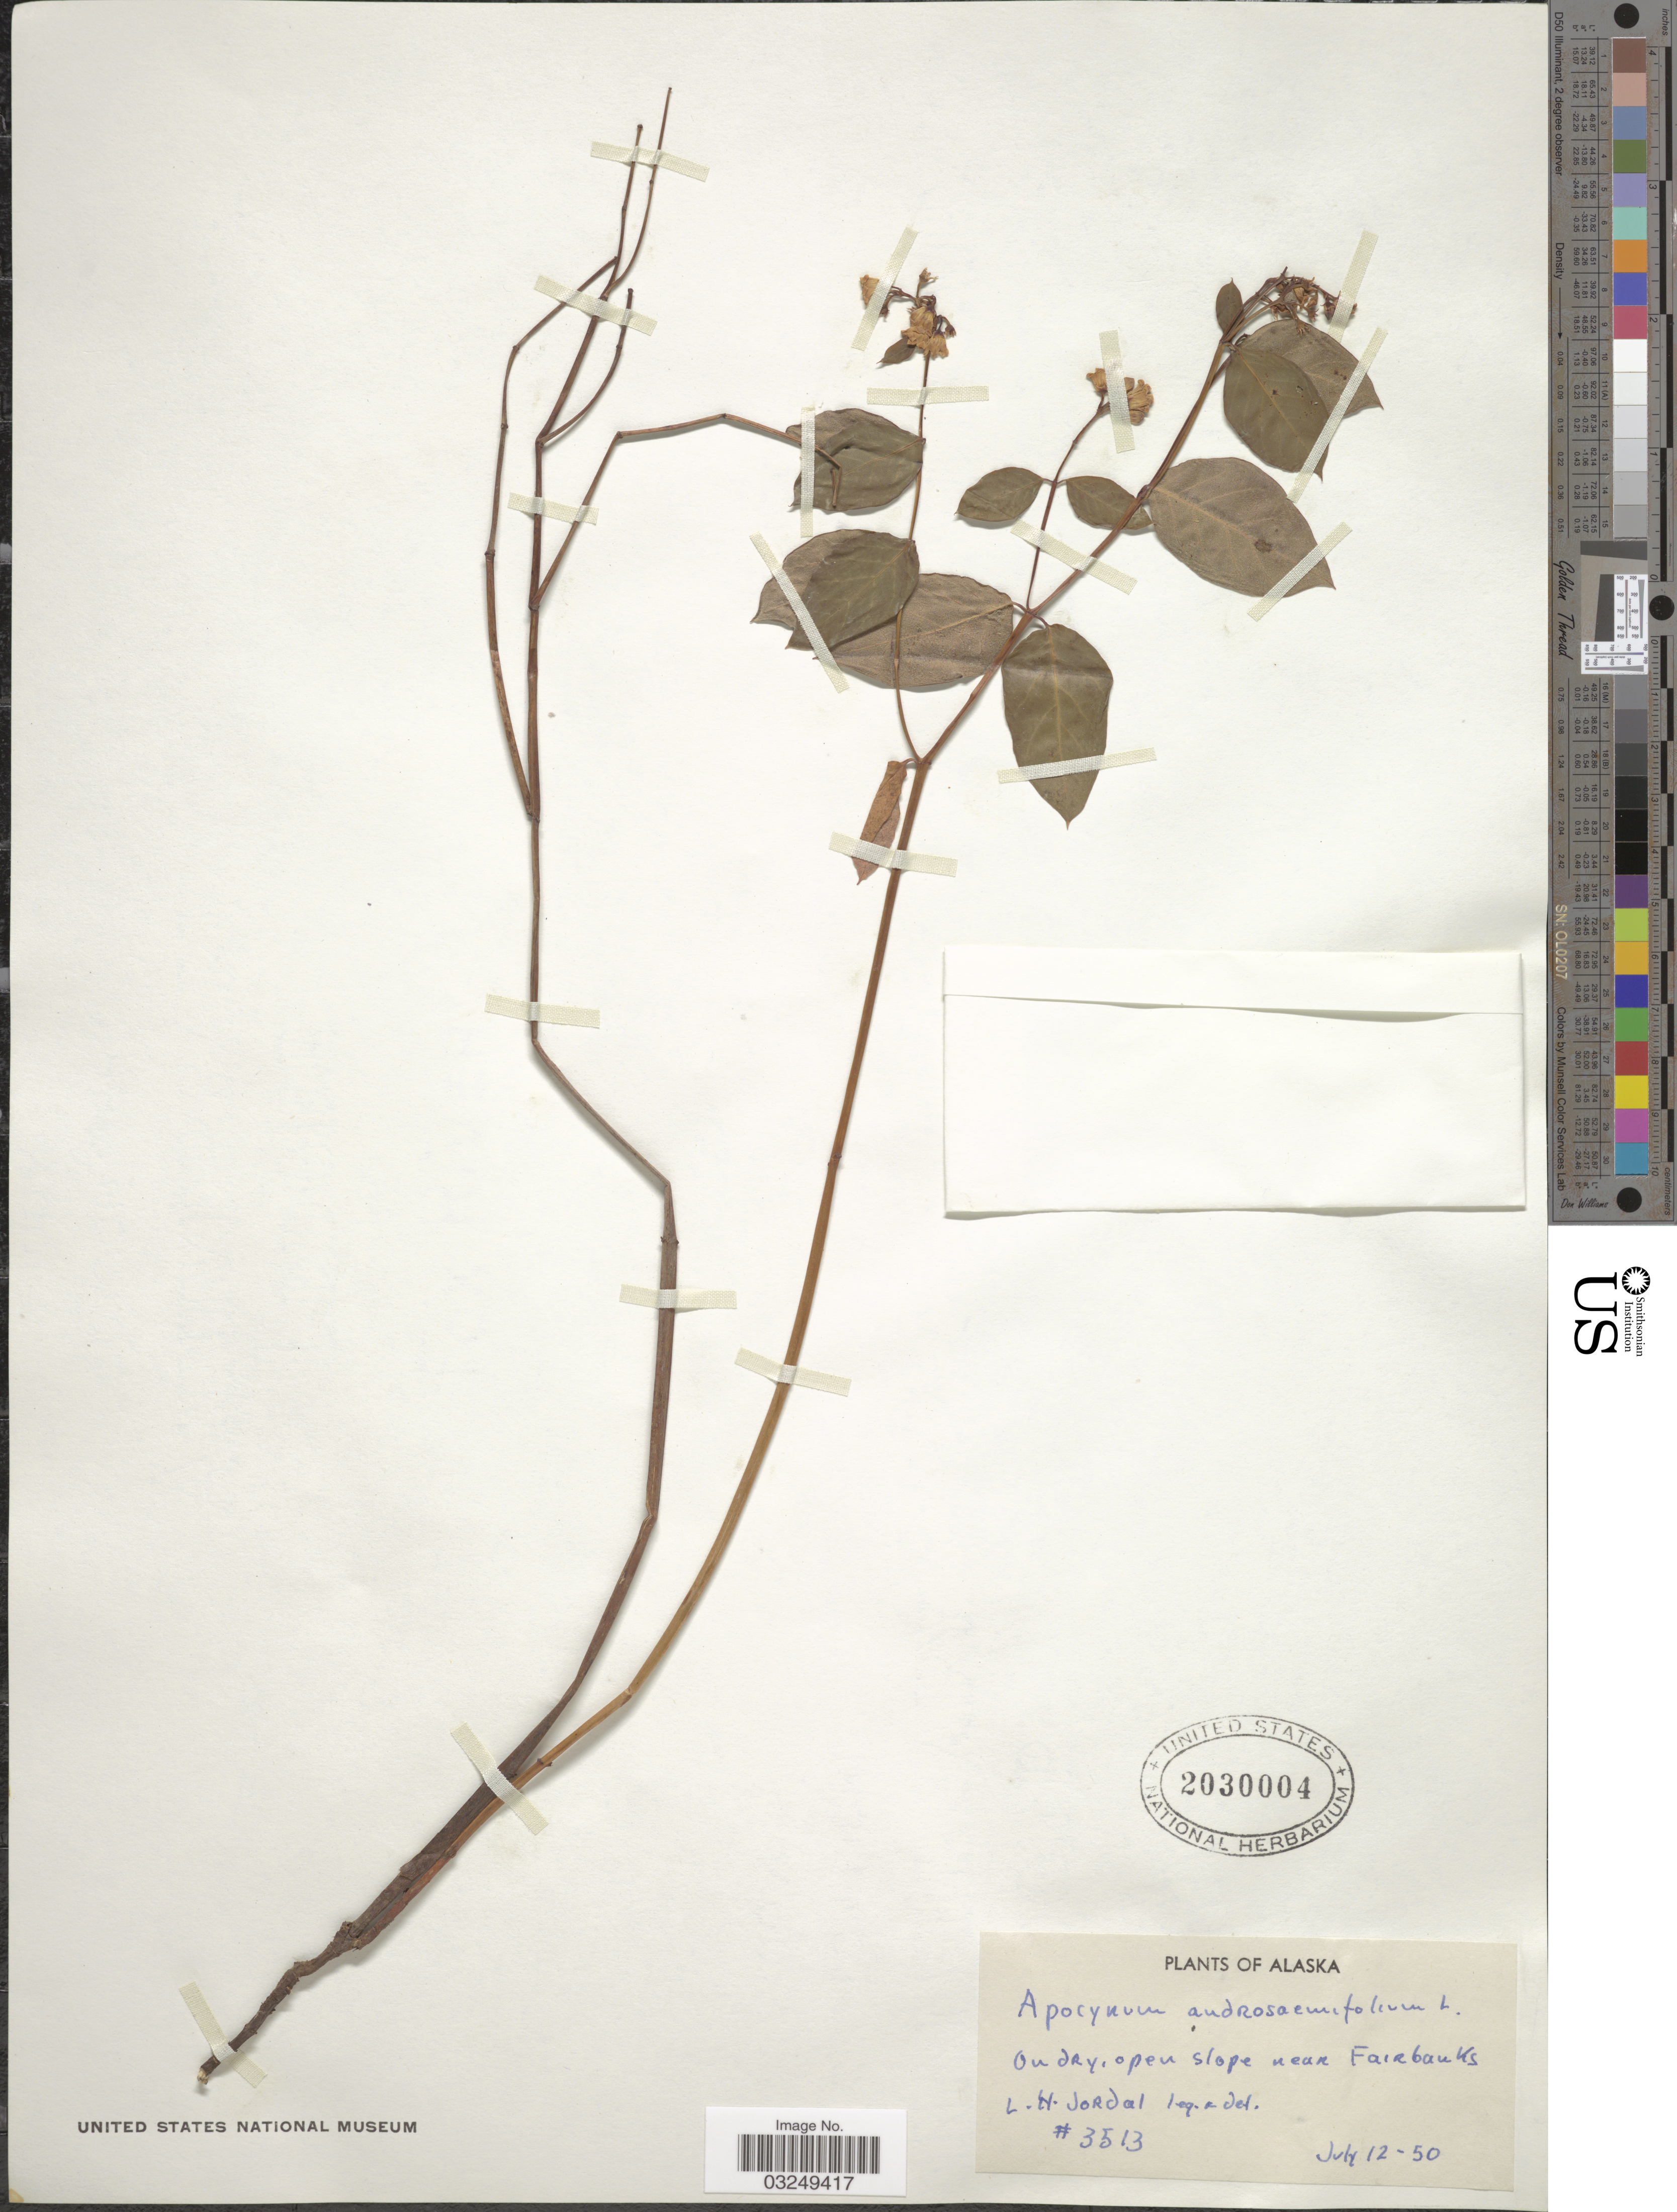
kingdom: Plantae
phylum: Tracheophyta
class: Magnoliopsida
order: Gentianales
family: Apocynaceae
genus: Apocynum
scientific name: Apocynum androsaemifolium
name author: L.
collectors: L. Jordal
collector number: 3513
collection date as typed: Transcribed d/m/y: 12/7/50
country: United States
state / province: Alaska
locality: Near Fairbanks.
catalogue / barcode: US 2030004